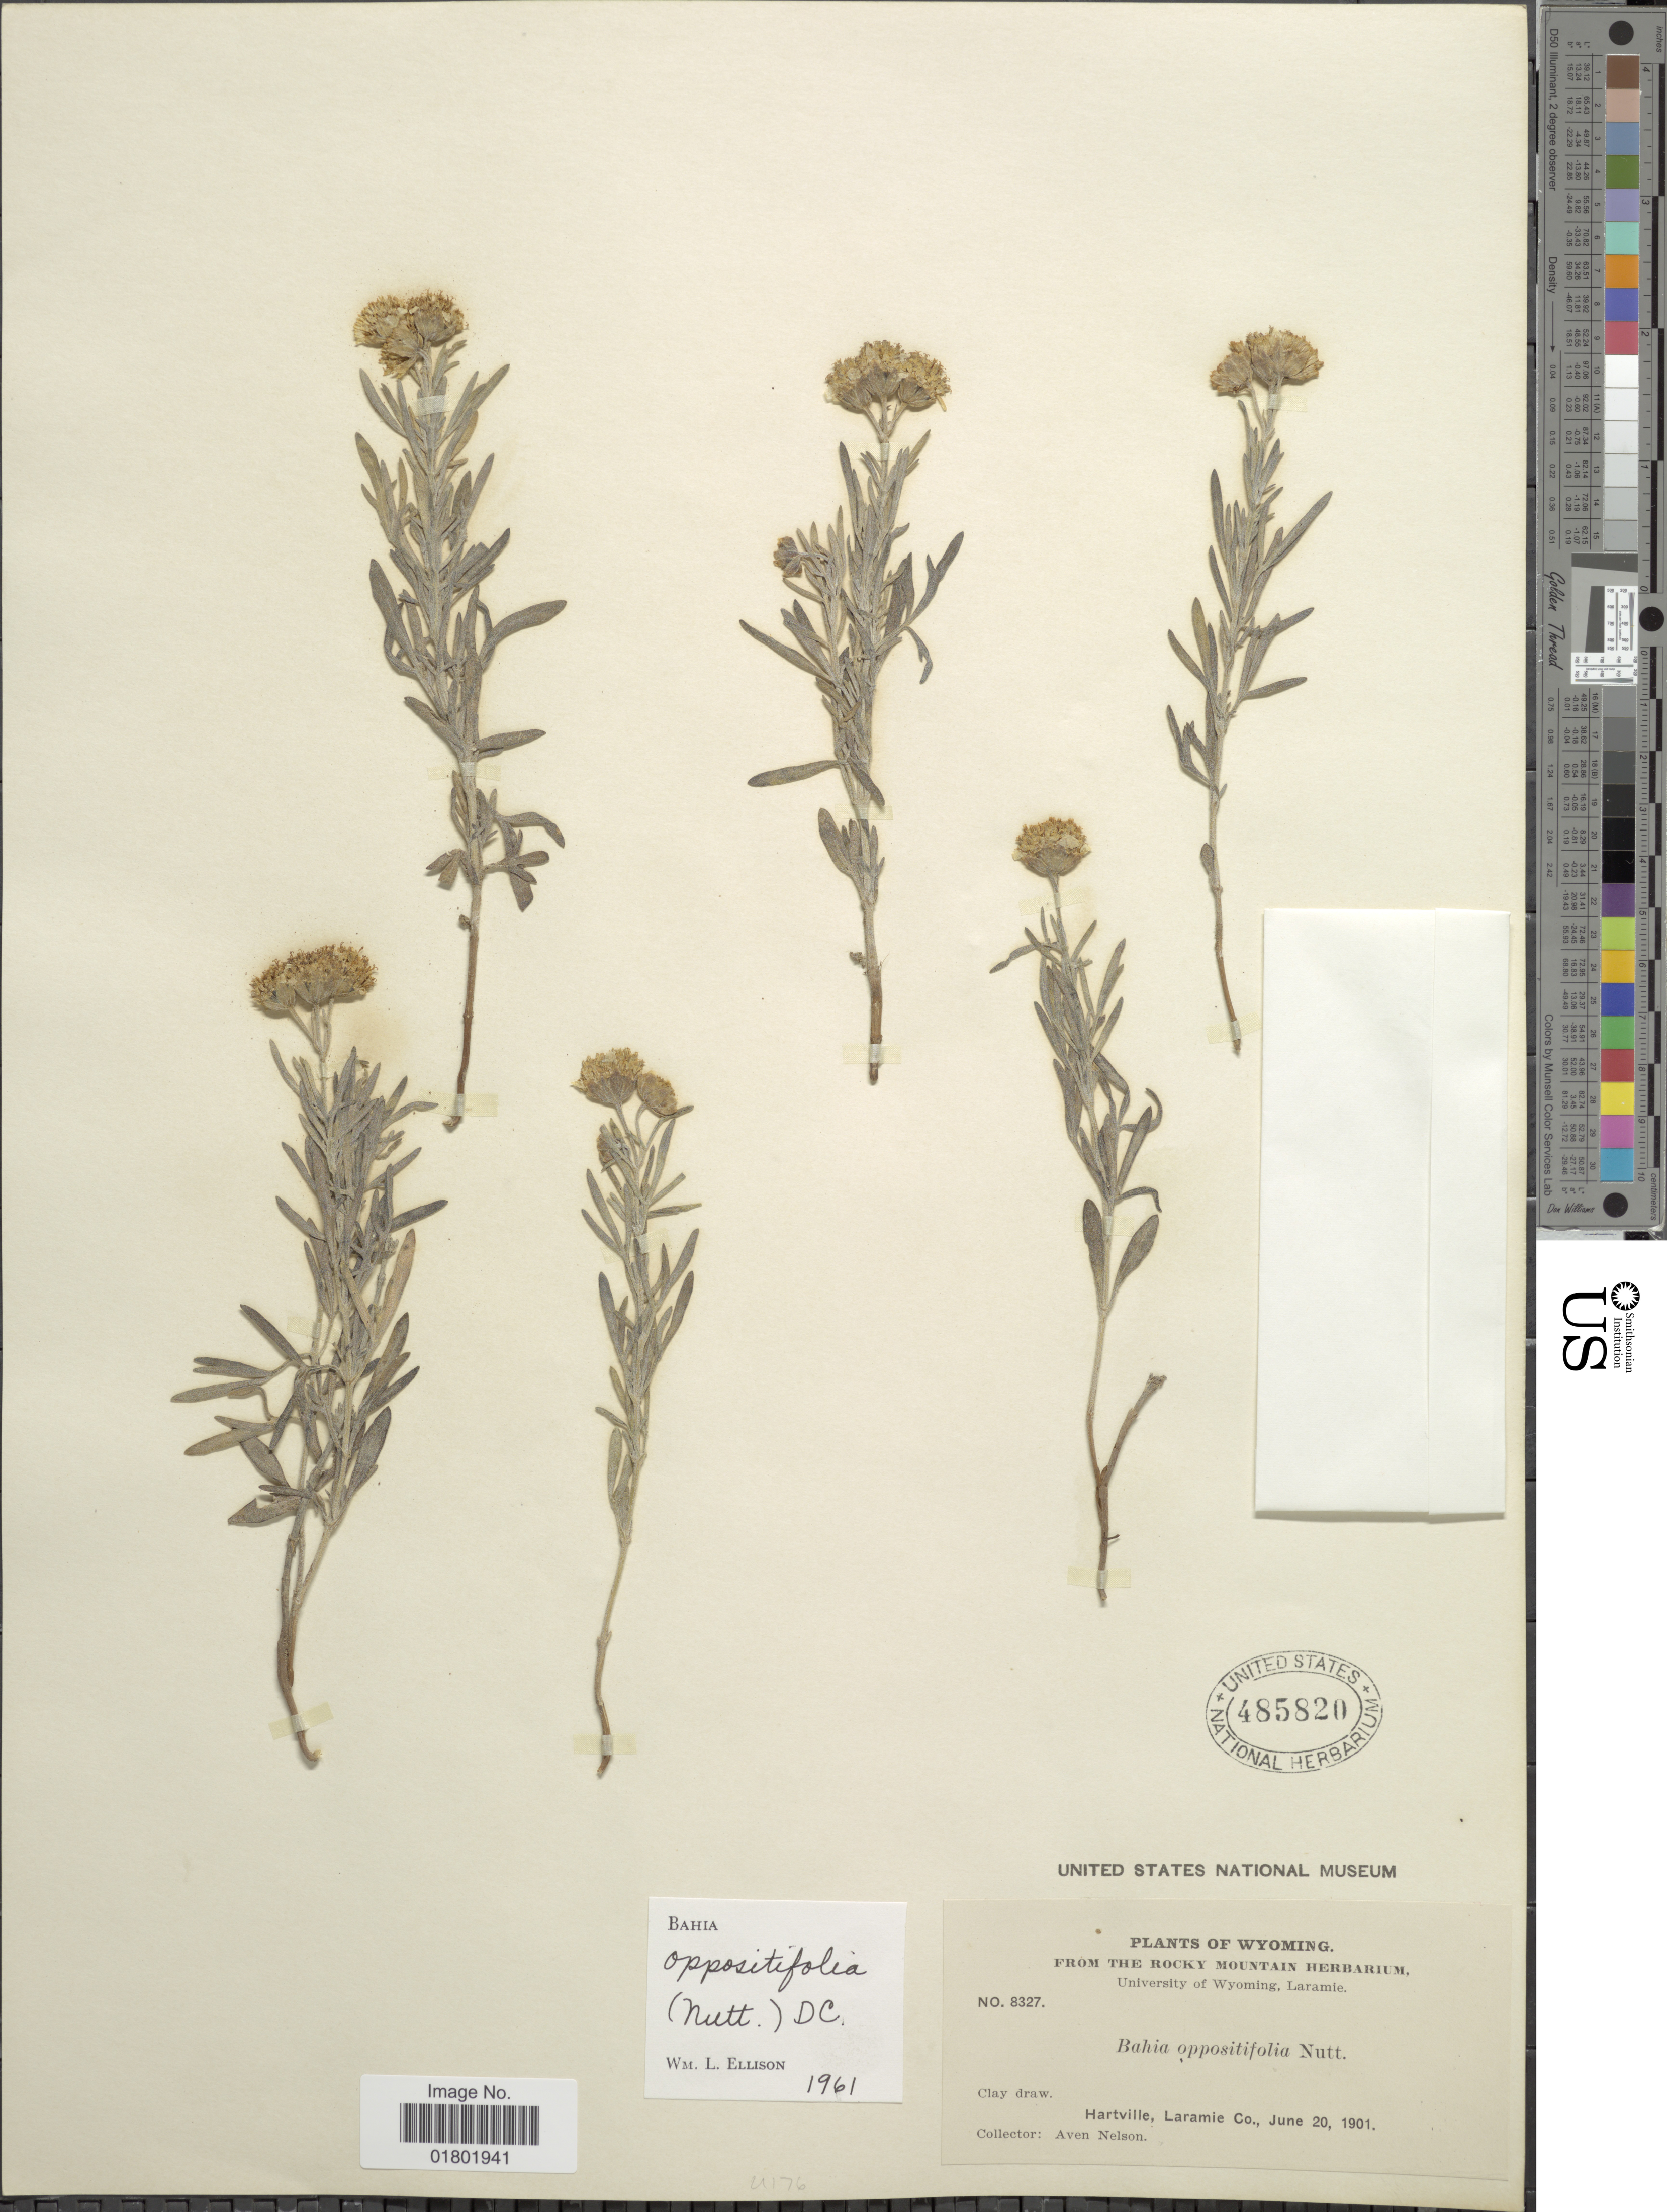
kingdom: Plantae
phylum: Tracheophyta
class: Magnoliopsida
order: Asterales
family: Asteraceae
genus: Bahia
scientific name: Bahia oppositifolia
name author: Nutt.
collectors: A. Nelson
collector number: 8327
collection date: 1901-06-20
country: United States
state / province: Wyoming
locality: Hartville, Laramie Co.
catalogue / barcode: US 485820